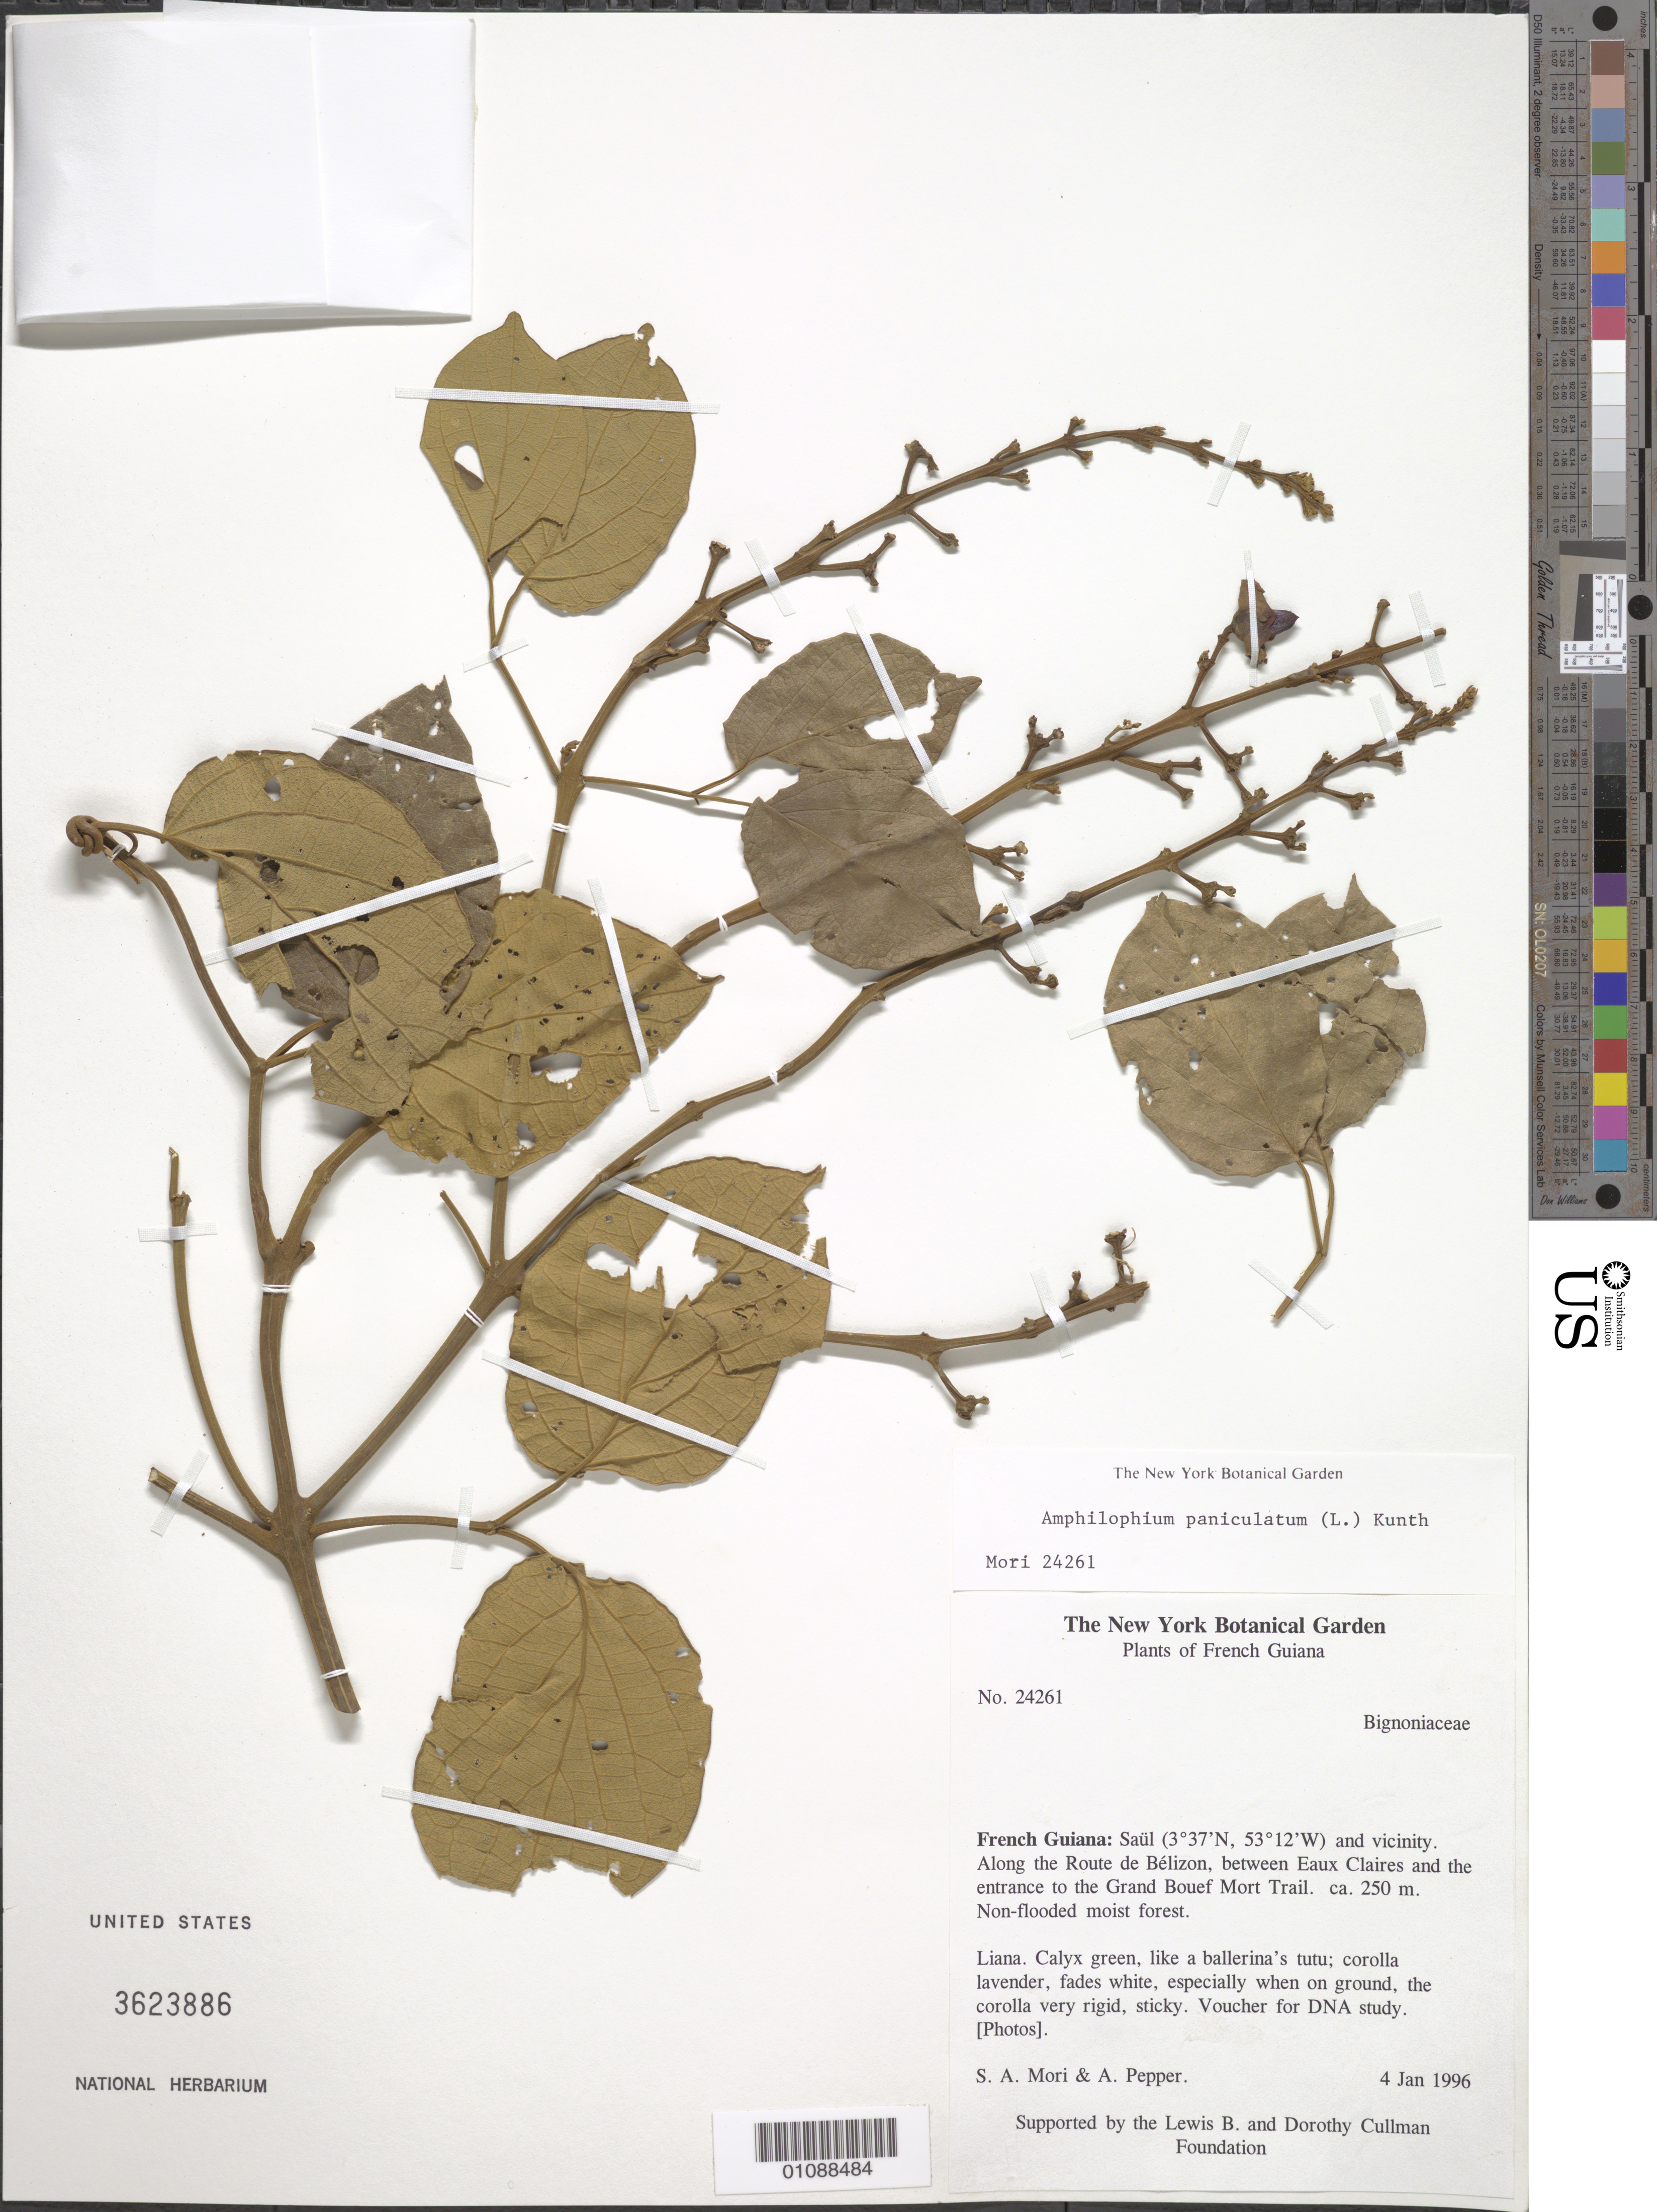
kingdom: Plantae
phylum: Tracheophyta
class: Magnoliopsida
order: Lamiales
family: Bignoniaceae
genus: Amphilophium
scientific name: Amphilophium paniculatum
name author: (L.) Kunth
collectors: S. Mori & A. Pepper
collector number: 24261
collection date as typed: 4-Jan-96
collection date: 1996-01-04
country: French Guiana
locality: Saül and vic. Route de Bélizon, between Eaux Claires and entrance to Grand Bouef Mort Trail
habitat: Non-flooded moist forest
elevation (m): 250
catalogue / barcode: US 3623886